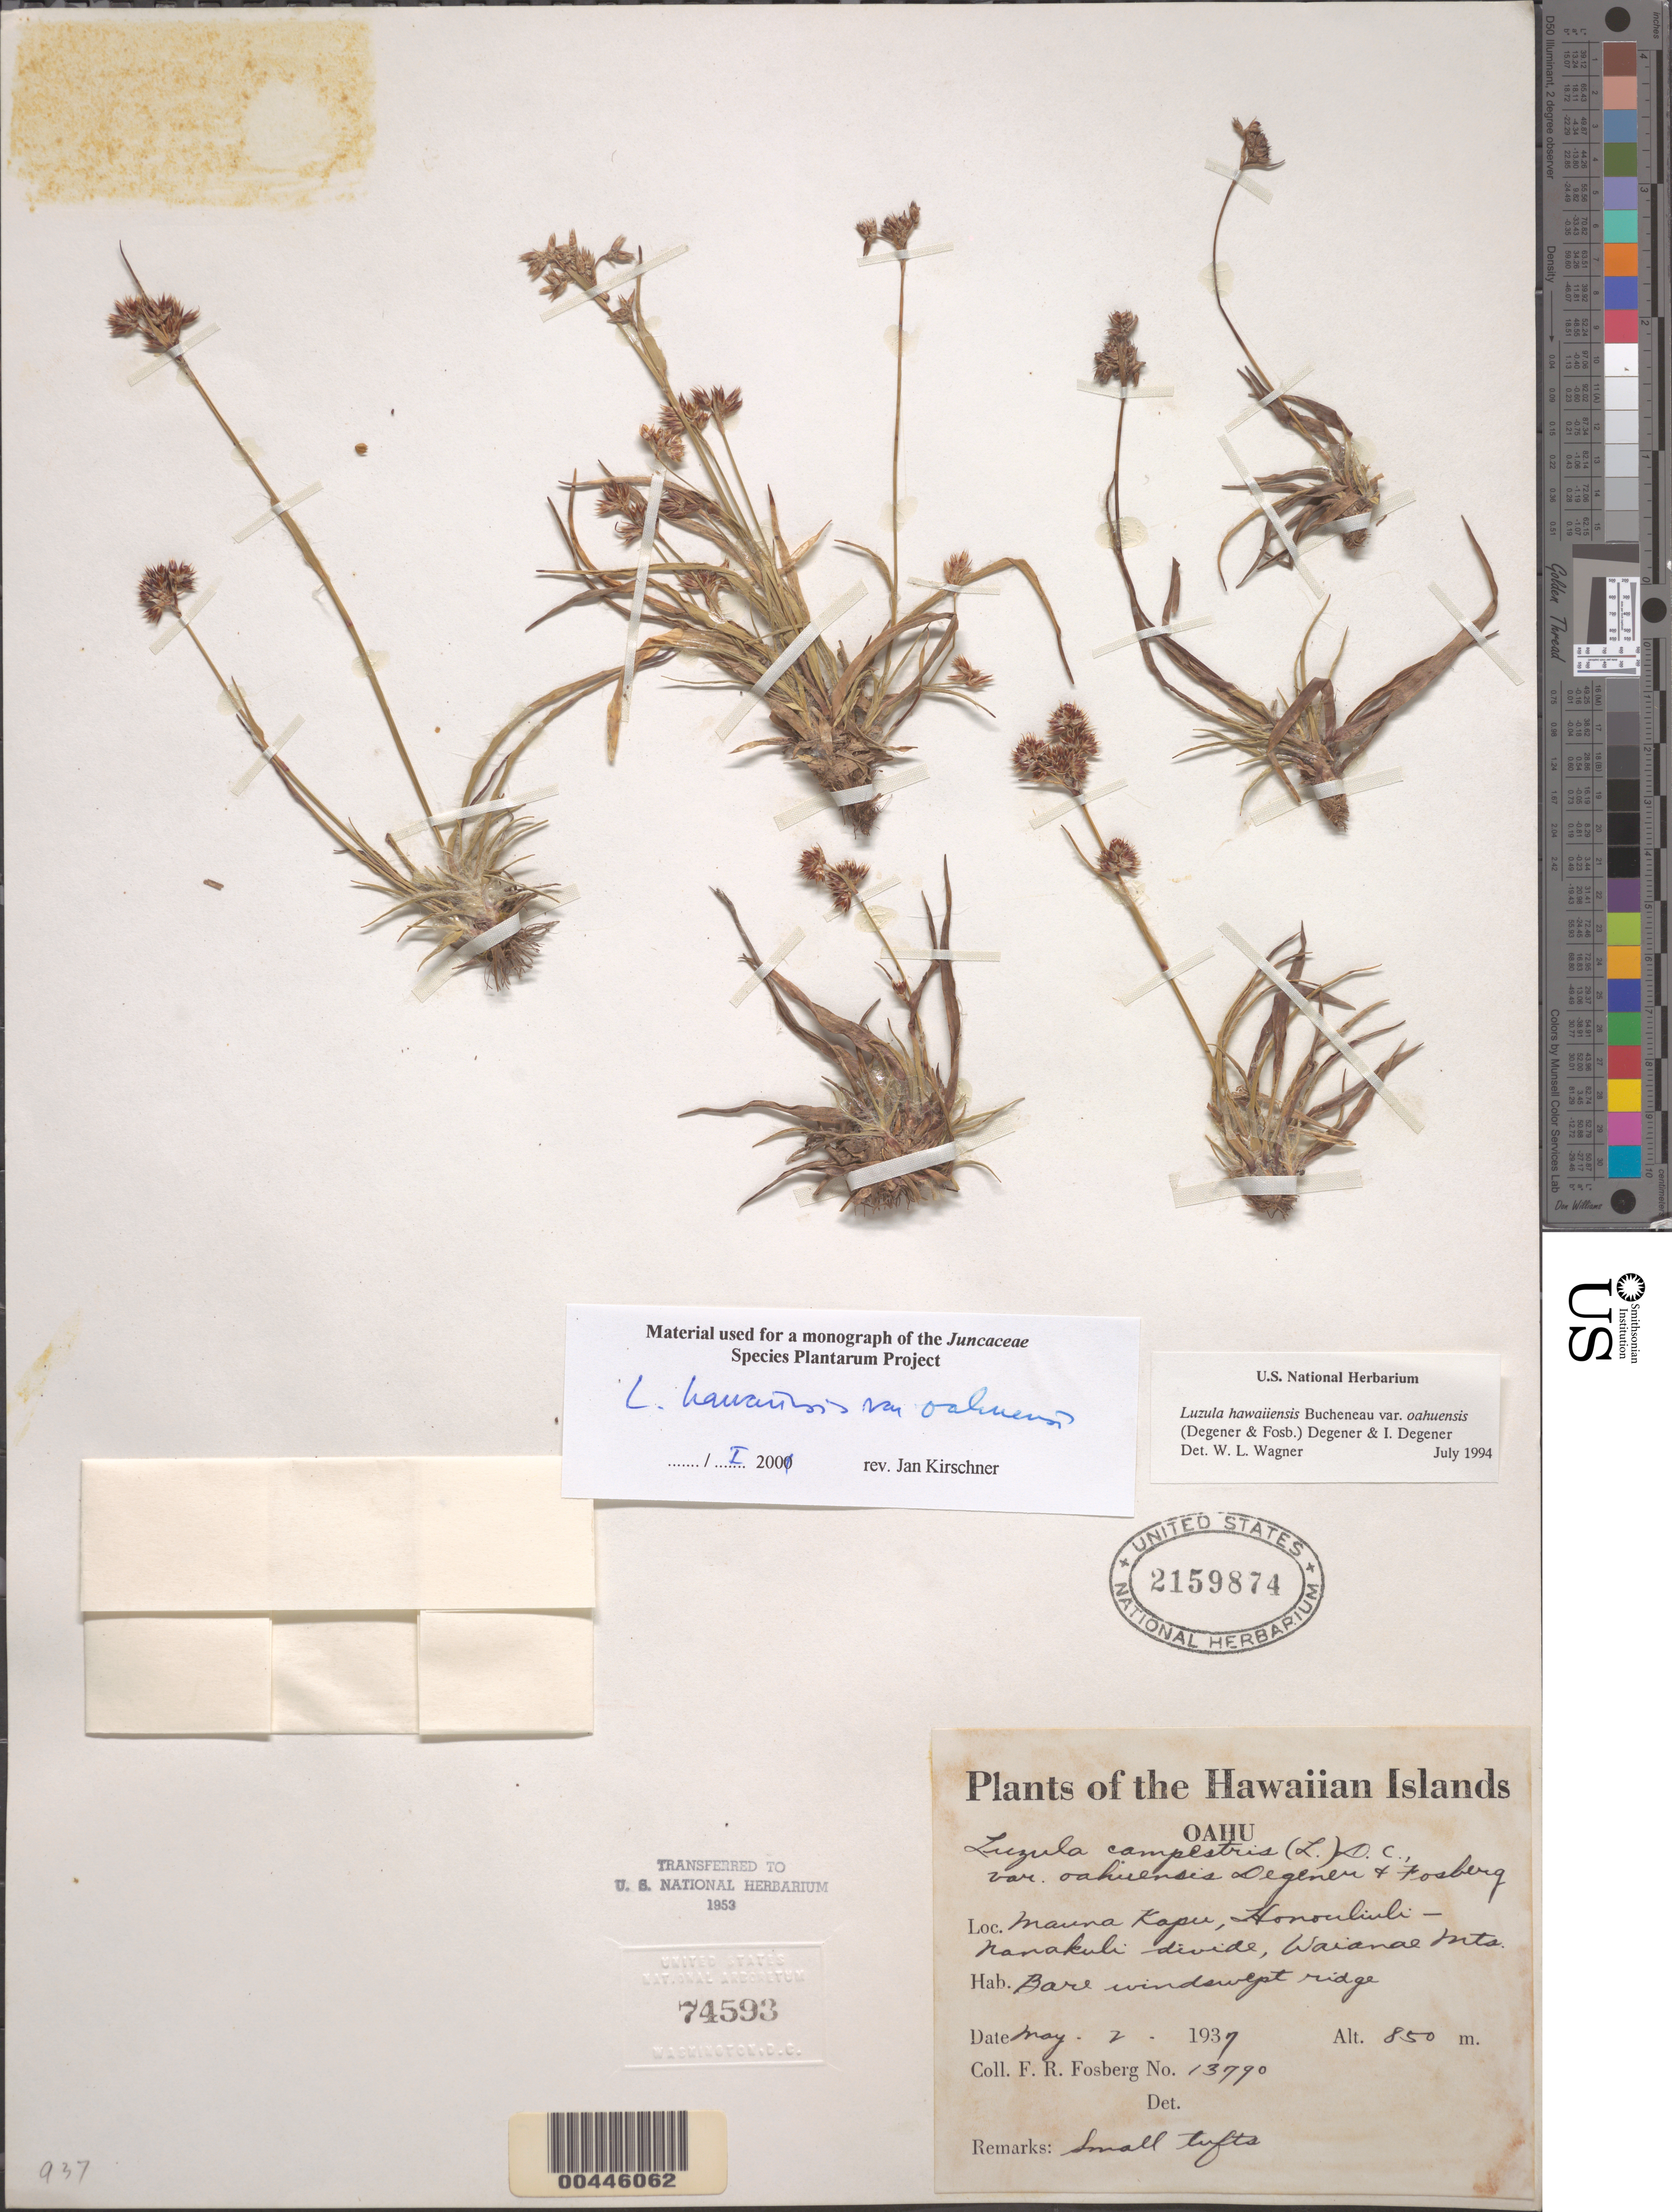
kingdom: Plantae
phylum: Tracheophyta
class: Liliopsida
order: Poales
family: Juncaceae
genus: Luzula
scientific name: Luzula hawaiiensis var. oahuensis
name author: (O. Deg. & Fosberg) O. Deg. & I. Deg.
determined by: Wagner, W. L., (BOT), Smithsonian Institution - National Museum of Natural History (UNITED STATES)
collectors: F. R. Fosberg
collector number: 13790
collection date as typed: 2 May 1937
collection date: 1937-05-02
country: United States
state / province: Hawaii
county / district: Honolulu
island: Oahu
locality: Mauna Kapu, Honouliuli-Nanakuli divide, Waianae Mts.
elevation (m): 850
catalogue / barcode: US 2159874